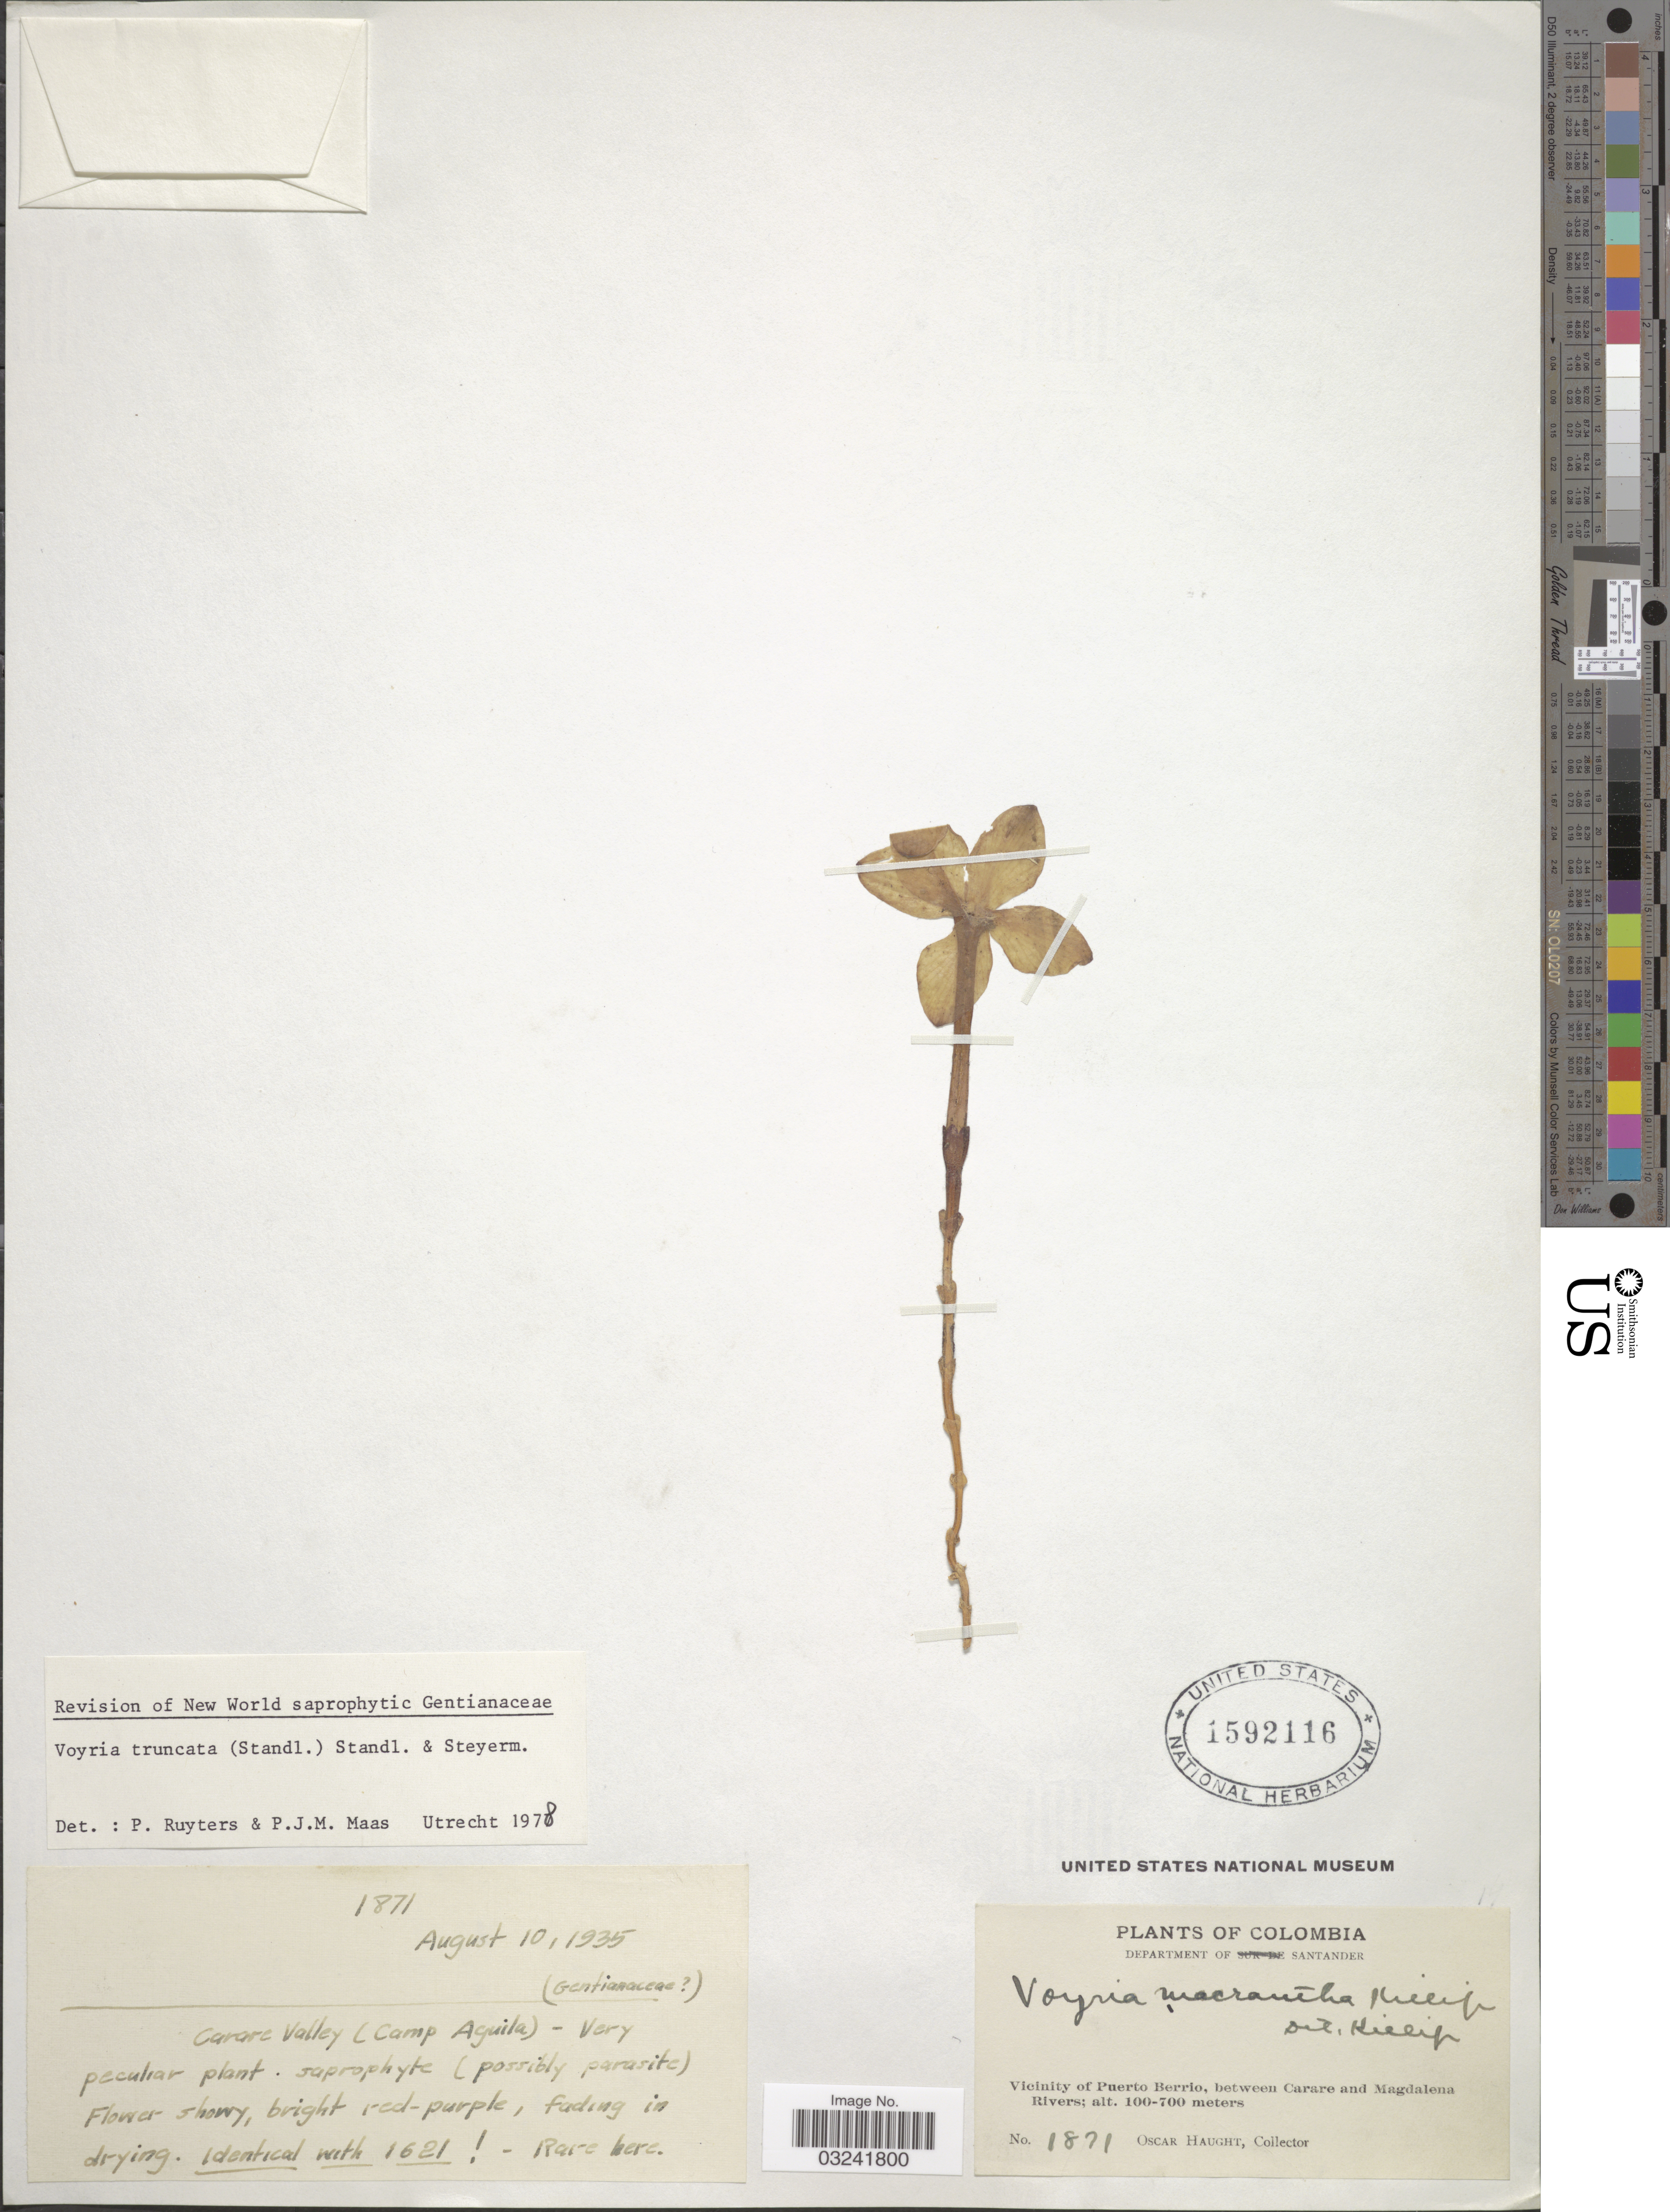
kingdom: Plantae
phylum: Tracheophyta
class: Magnoliopsida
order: Gentianales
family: Gentianaceae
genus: Voyria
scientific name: Voyria truncata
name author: (Standl.) Standl. & Steyerm.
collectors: O. Haught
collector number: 1871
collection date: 1935-08-10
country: Colombia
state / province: Santander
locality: Department of Santander, Vicinity of Puerto Berrio, between Carare and Magdalena Rivers. Carare Valley (Camp Aguila).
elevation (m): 100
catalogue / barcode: US 1592116